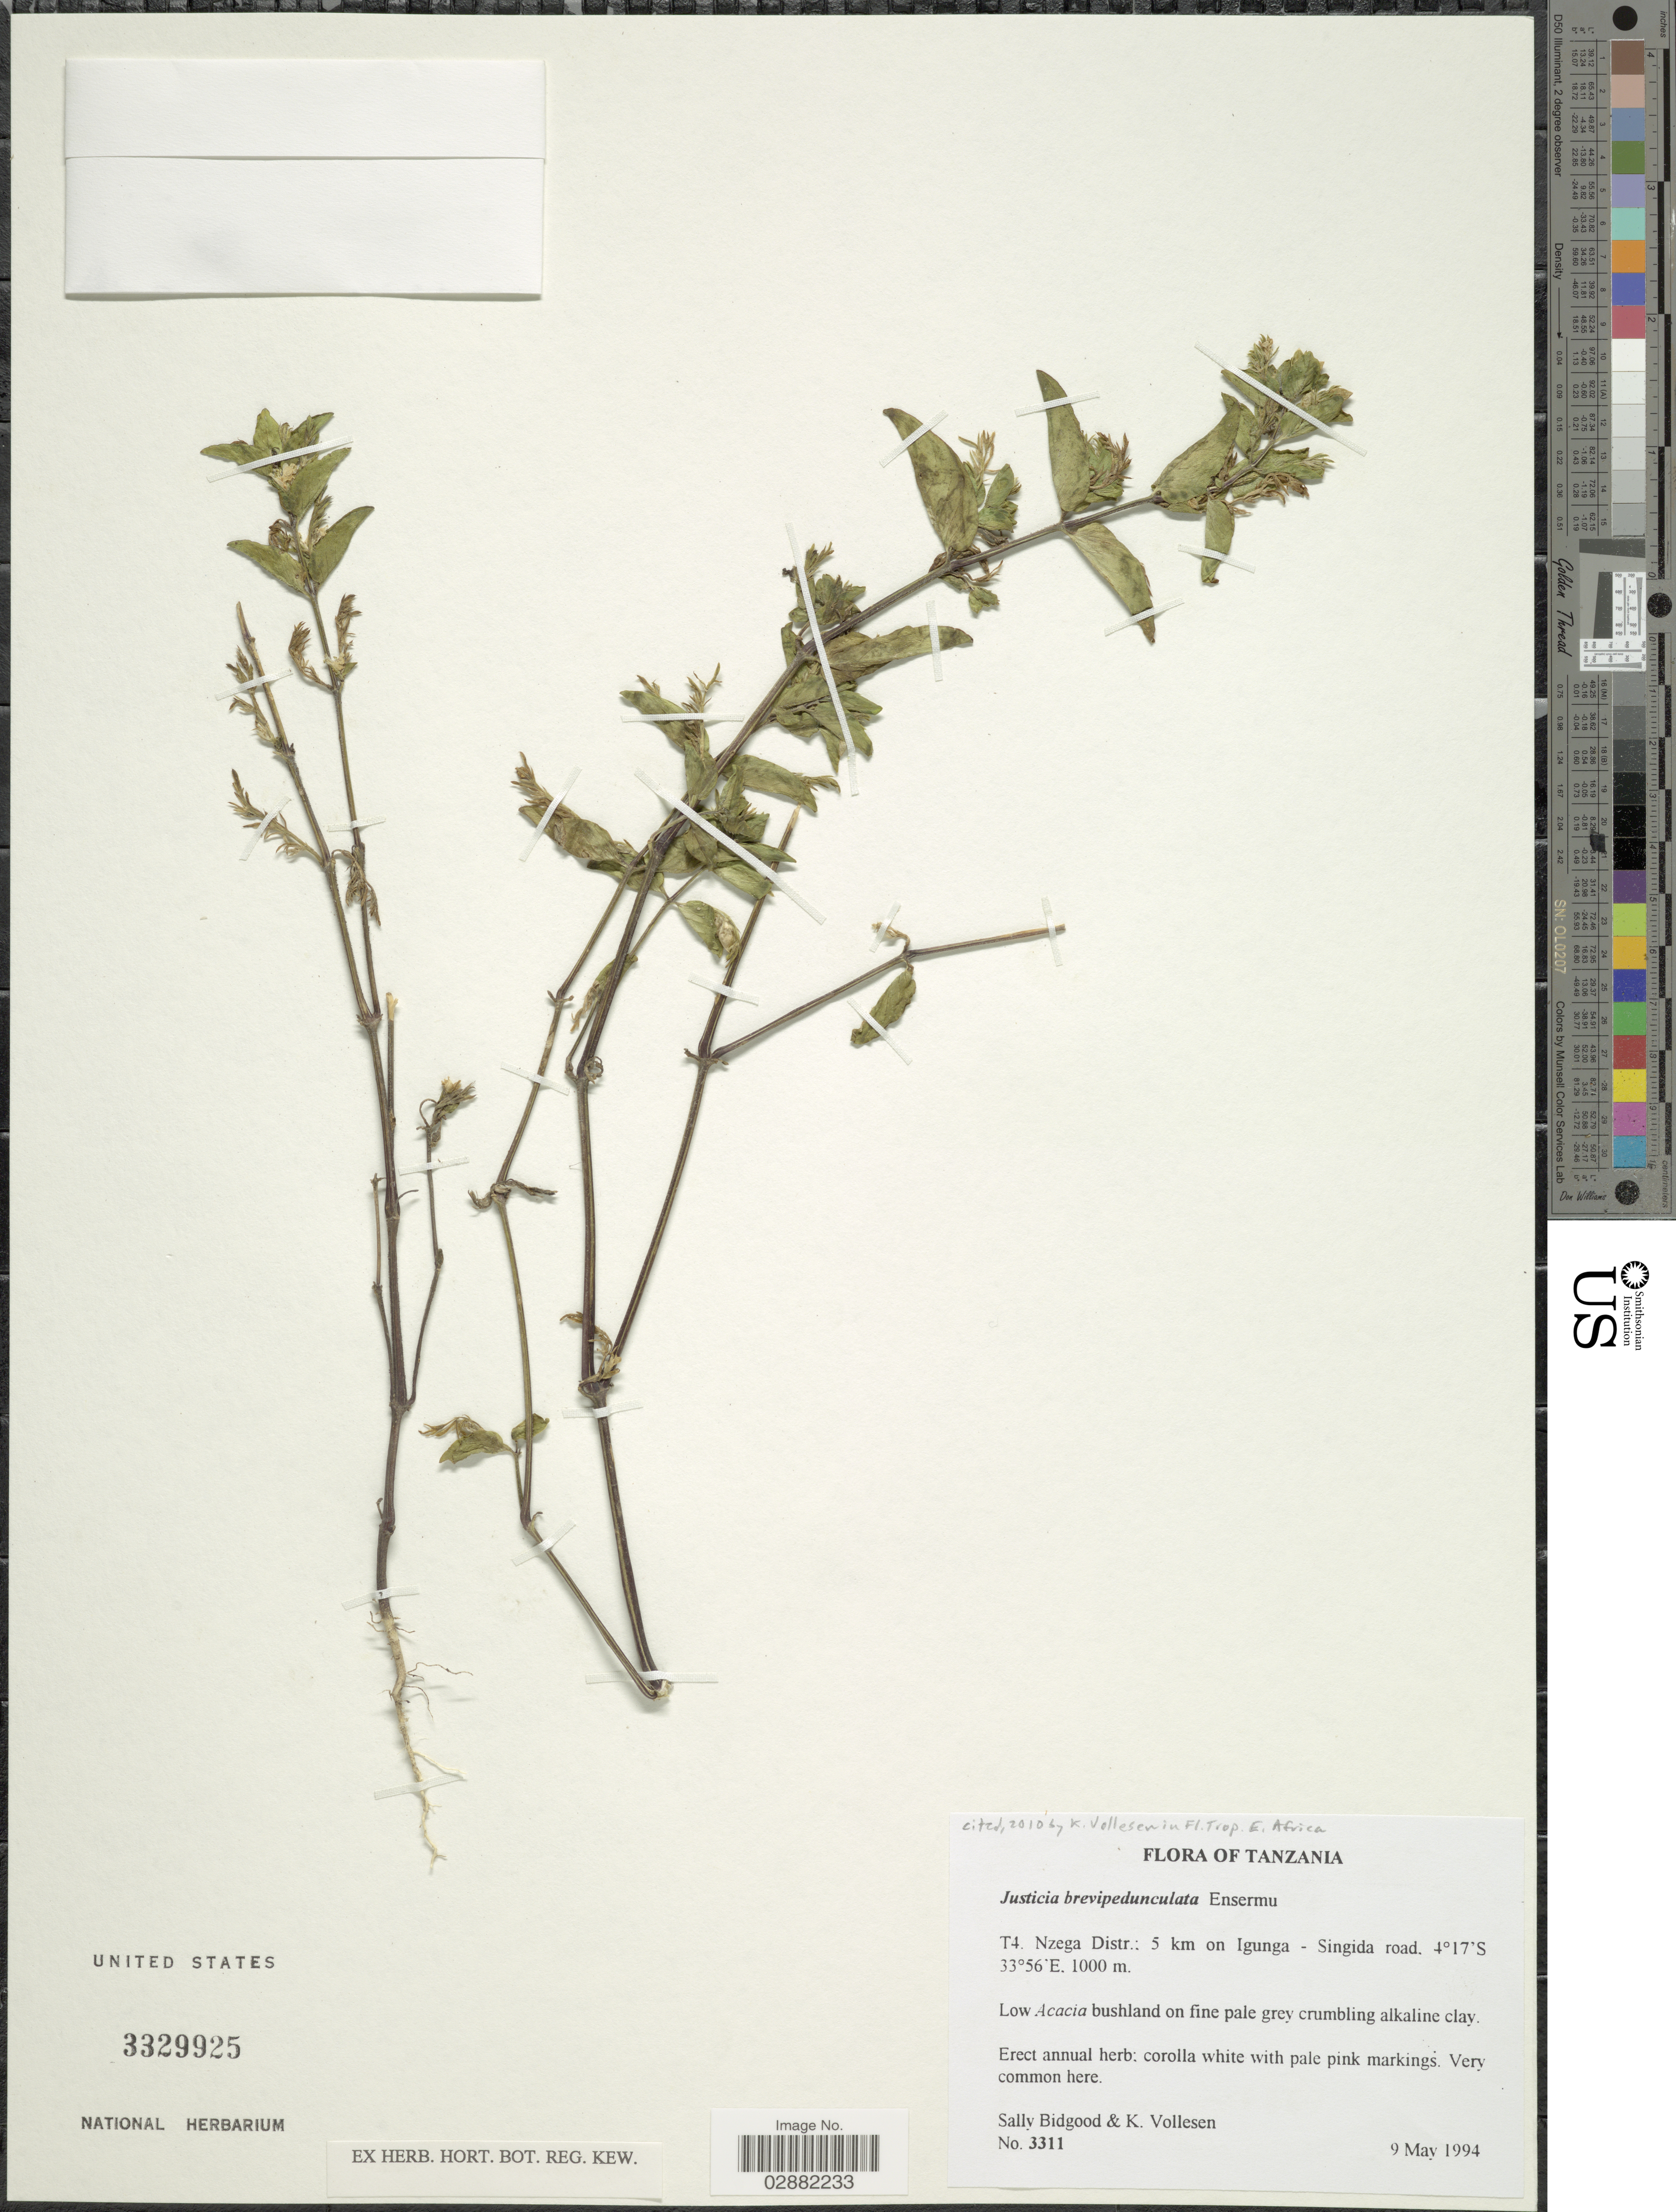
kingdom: Plantae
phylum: Tracheophyta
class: Magnoliopsida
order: Lamiales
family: Acanthaceae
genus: Justicia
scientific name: Justicia brevipedunculata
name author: Ensermu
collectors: S. Bidgood & K. Vollesen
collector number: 3311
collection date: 1994-05-09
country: Tanzania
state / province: Singida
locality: T4. Nzega Distr.: 5 km on Igunga - Singida road.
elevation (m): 1000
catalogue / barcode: US 3329925